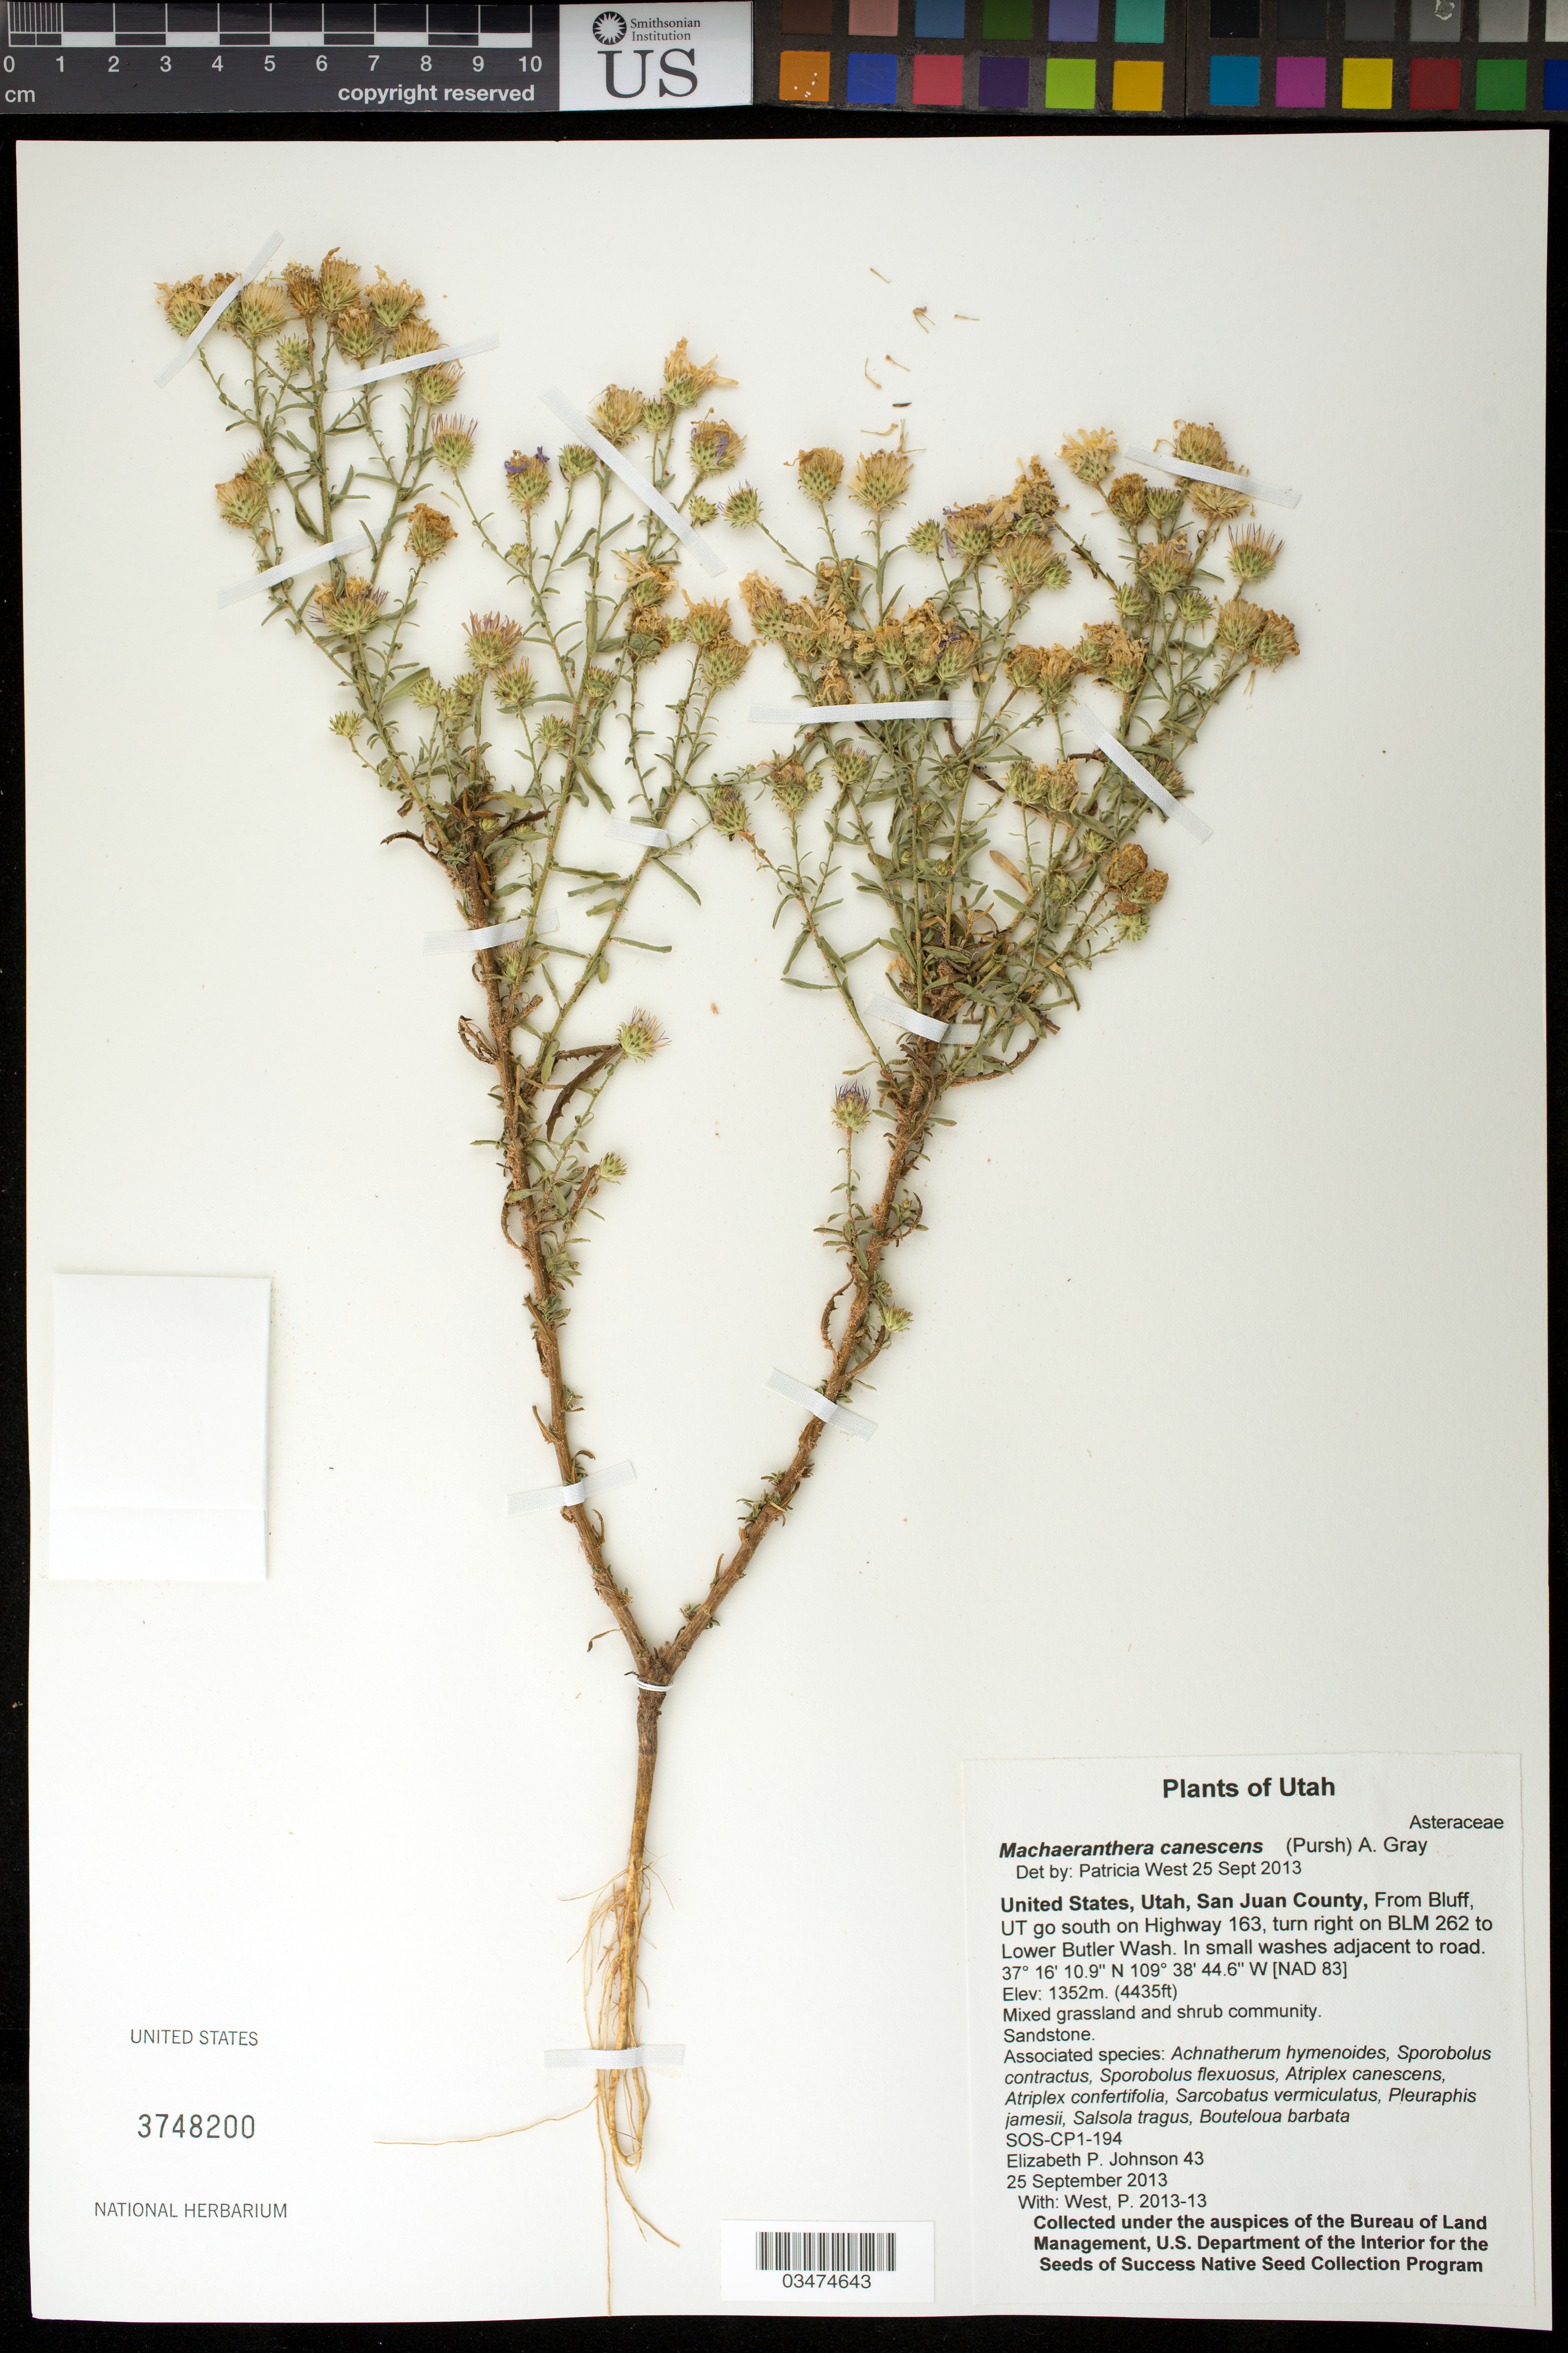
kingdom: Plantae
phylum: Tracheophyta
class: Magnoliopsida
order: Asterales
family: Asteraceae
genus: Machaeranthera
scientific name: Machaeranthera canescens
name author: (Pursh) A. Gray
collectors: E. P. Johnson & P. West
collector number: SOS-CP1-194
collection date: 2013-09-25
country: United States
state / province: Utah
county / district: San Juan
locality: Lower Butler Wash. In small washes adjacent to BLM 262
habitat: Mixed grassland and shrub. Sandstone.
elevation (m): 1352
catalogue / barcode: US 3748200